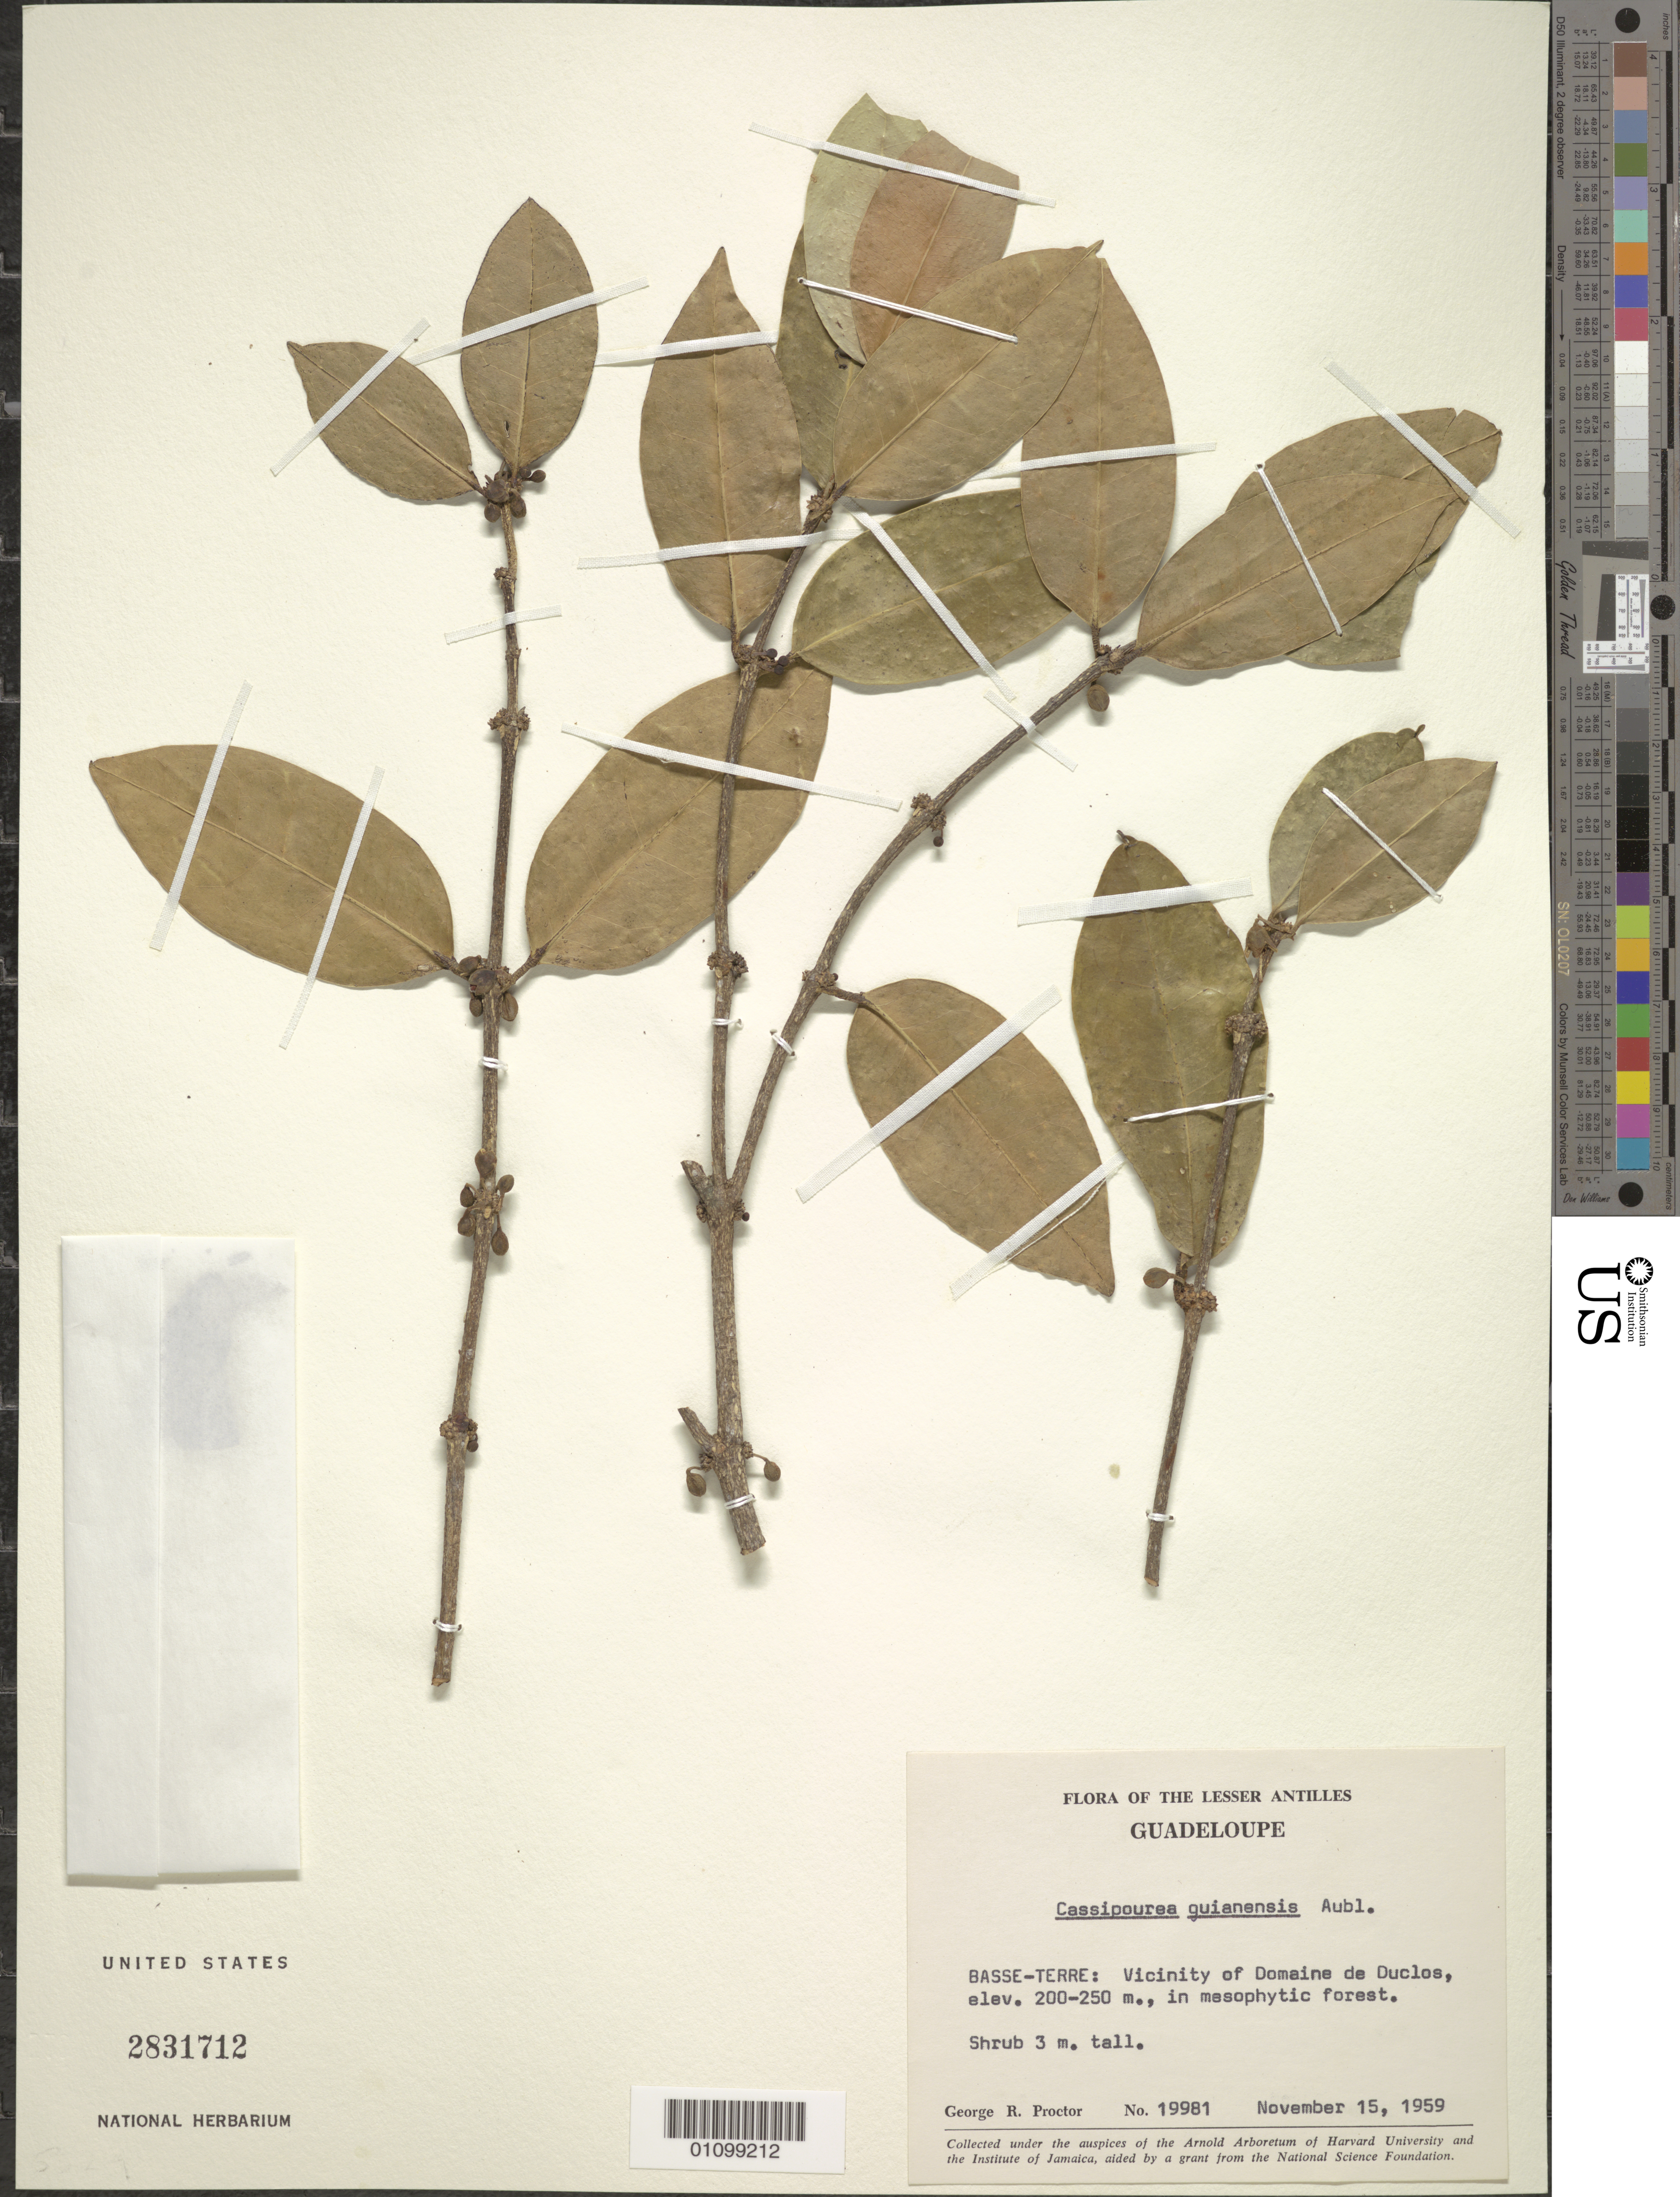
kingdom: Plantae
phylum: Tracheophyta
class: Magnoliopsida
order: Malpighiales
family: Rhizophoraceae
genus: Cassipourea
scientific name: Cassipourea elliptica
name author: (Sw.) Poir.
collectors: G. R. Proctor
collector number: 19981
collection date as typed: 15 Nov 1959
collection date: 1959-11-15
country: Guadeloupe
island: Basse Terre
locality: Vicinity of Domaine de Duclos, in mesophytic forest.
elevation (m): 200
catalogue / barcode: US 2831712